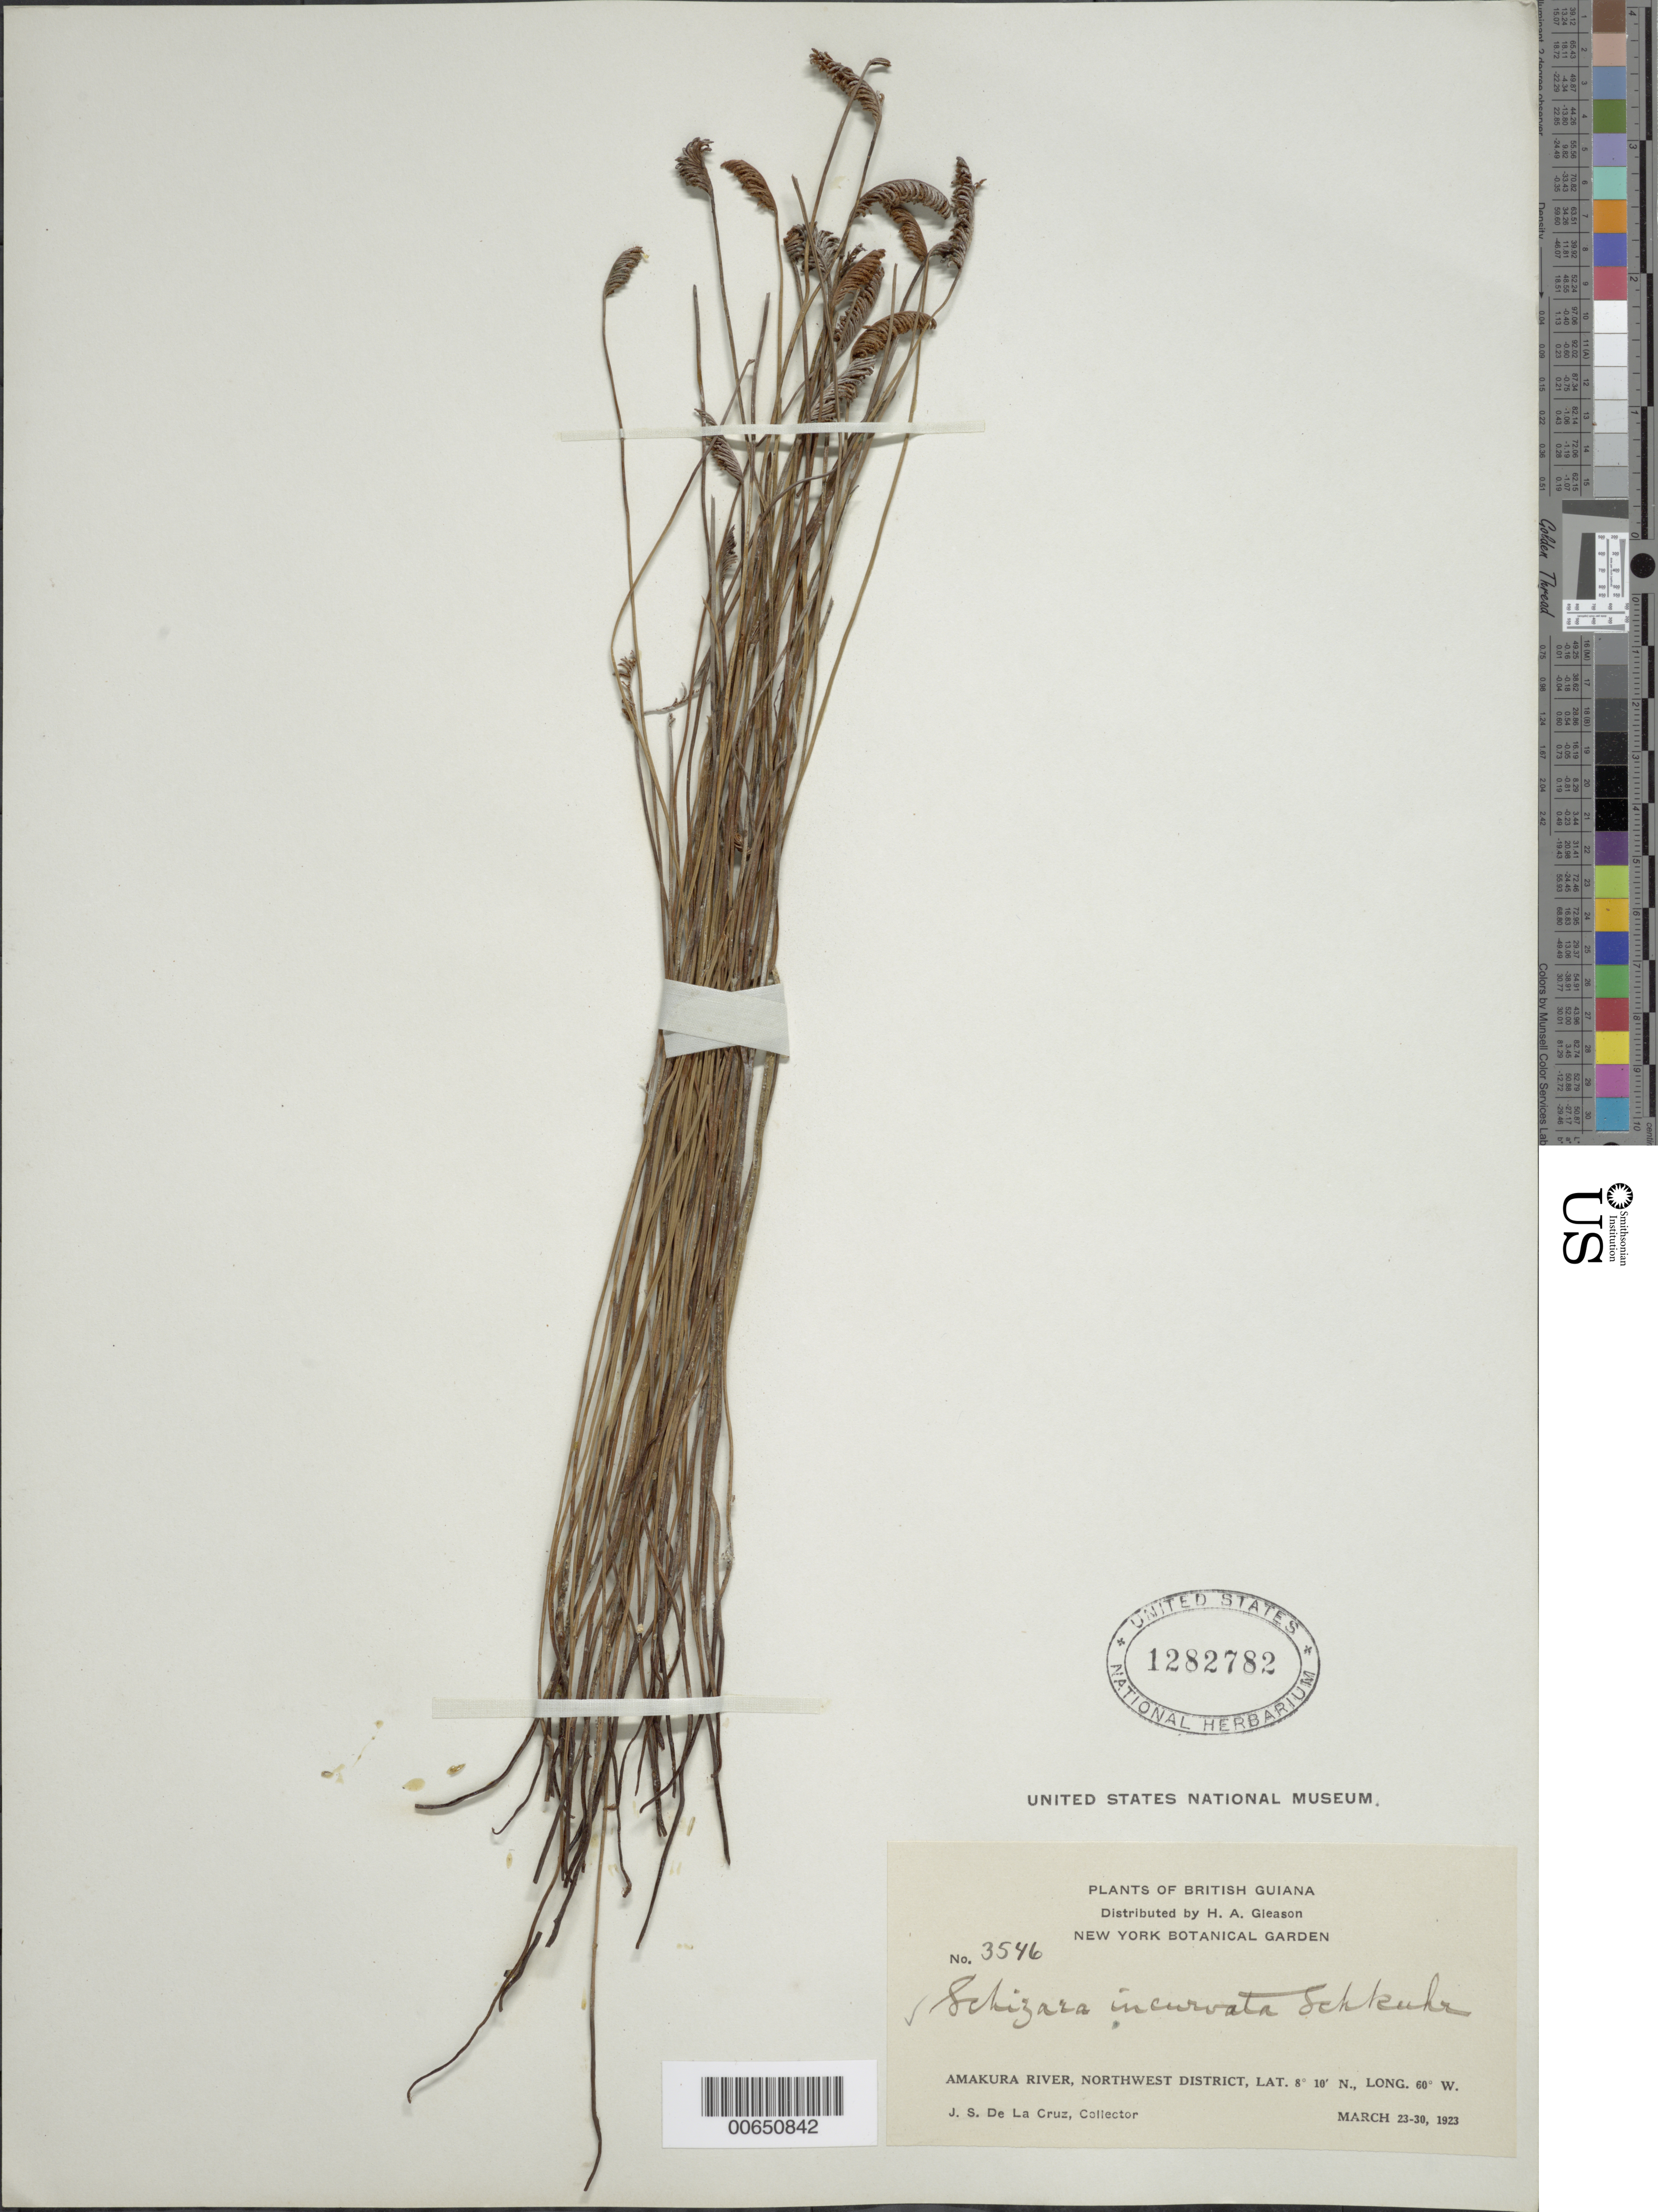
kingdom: Plantae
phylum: Tracheophyta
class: Polypodiopsida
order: Schizaeales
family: Schizaeaceae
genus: Schizaea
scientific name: Schizaea incurvata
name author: Schkuhr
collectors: J. S. de la Cruz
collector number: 3546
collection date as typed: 23-Mar-23 to 30-Mar-23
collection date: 1923-03-23/1923-03-30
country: Guyana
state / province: Barima-Waini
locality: Amakura R., NW District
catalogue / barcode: US 1282782